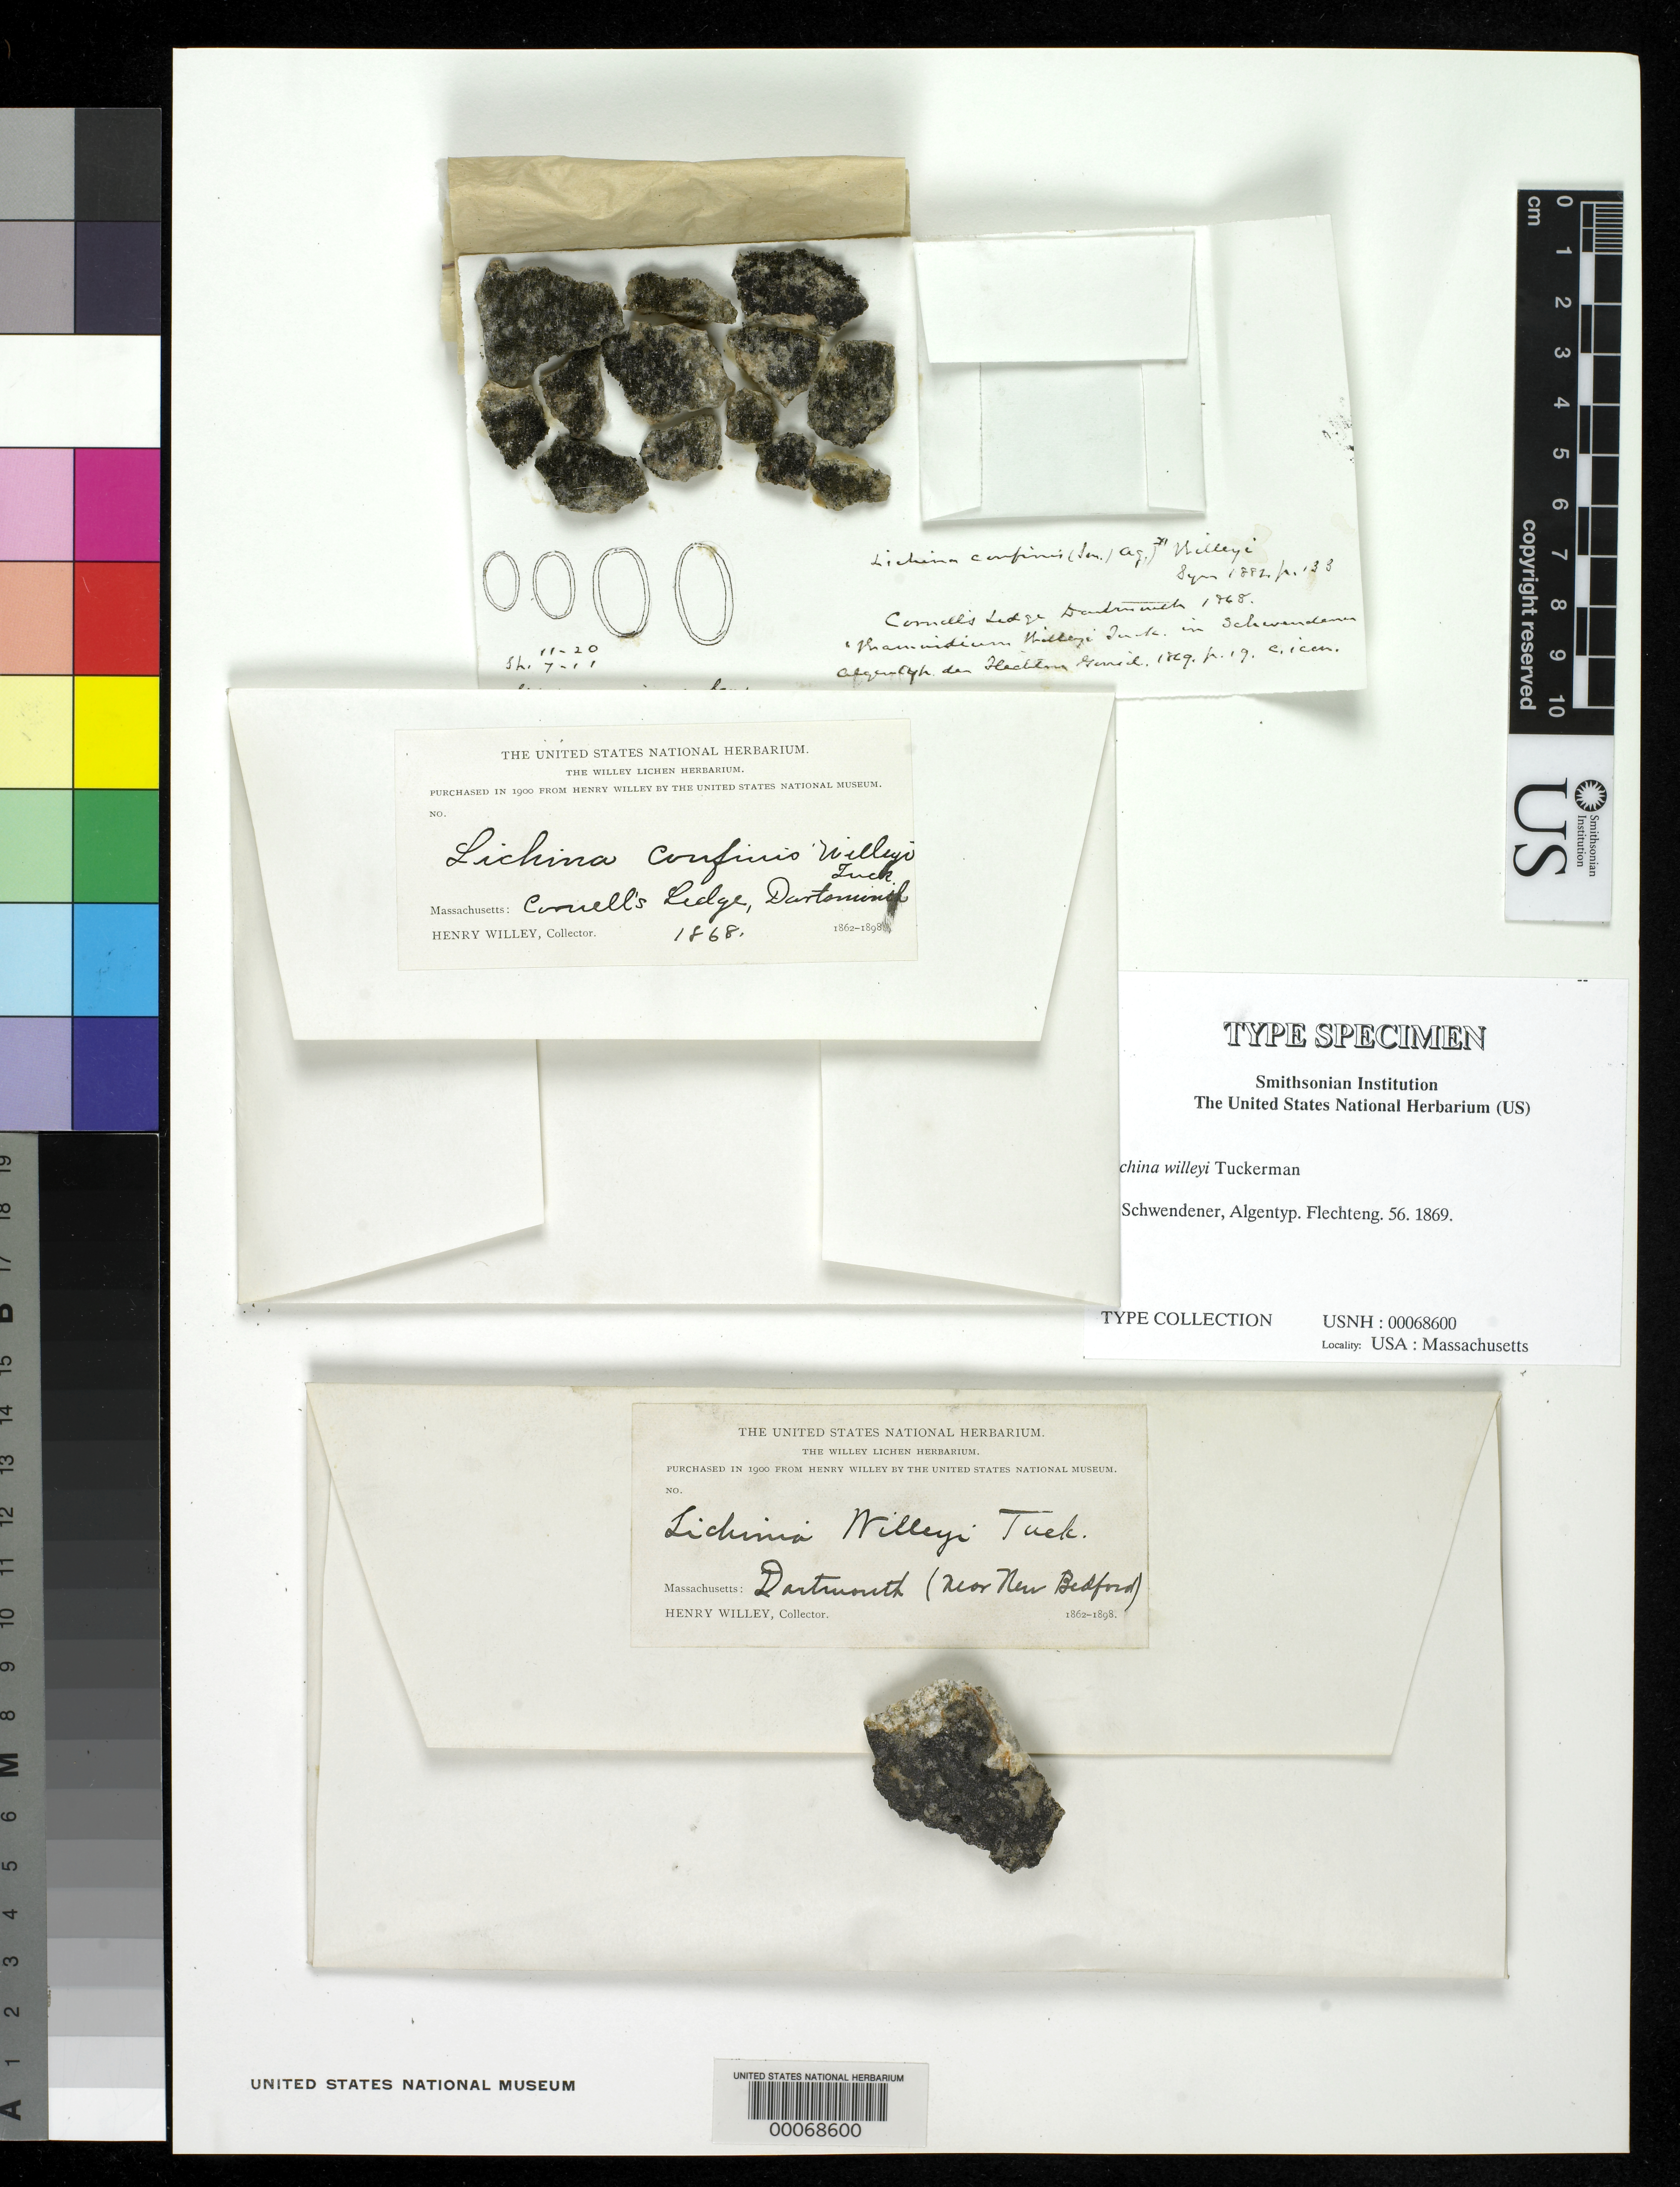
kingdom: Fungi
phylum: Ascomycota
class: Lichinomycetes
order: Lichinales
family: Lichinaceae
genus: Lichina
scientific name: Lichina willeyi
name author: Tuck. in Schwendener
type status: Type Collection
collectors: H. Willey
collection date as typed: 1862 to -- --- 1898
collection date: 1862/1898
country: United States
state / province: Massachusetts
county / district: Bristol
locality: Dartmouth (near New Bedford).